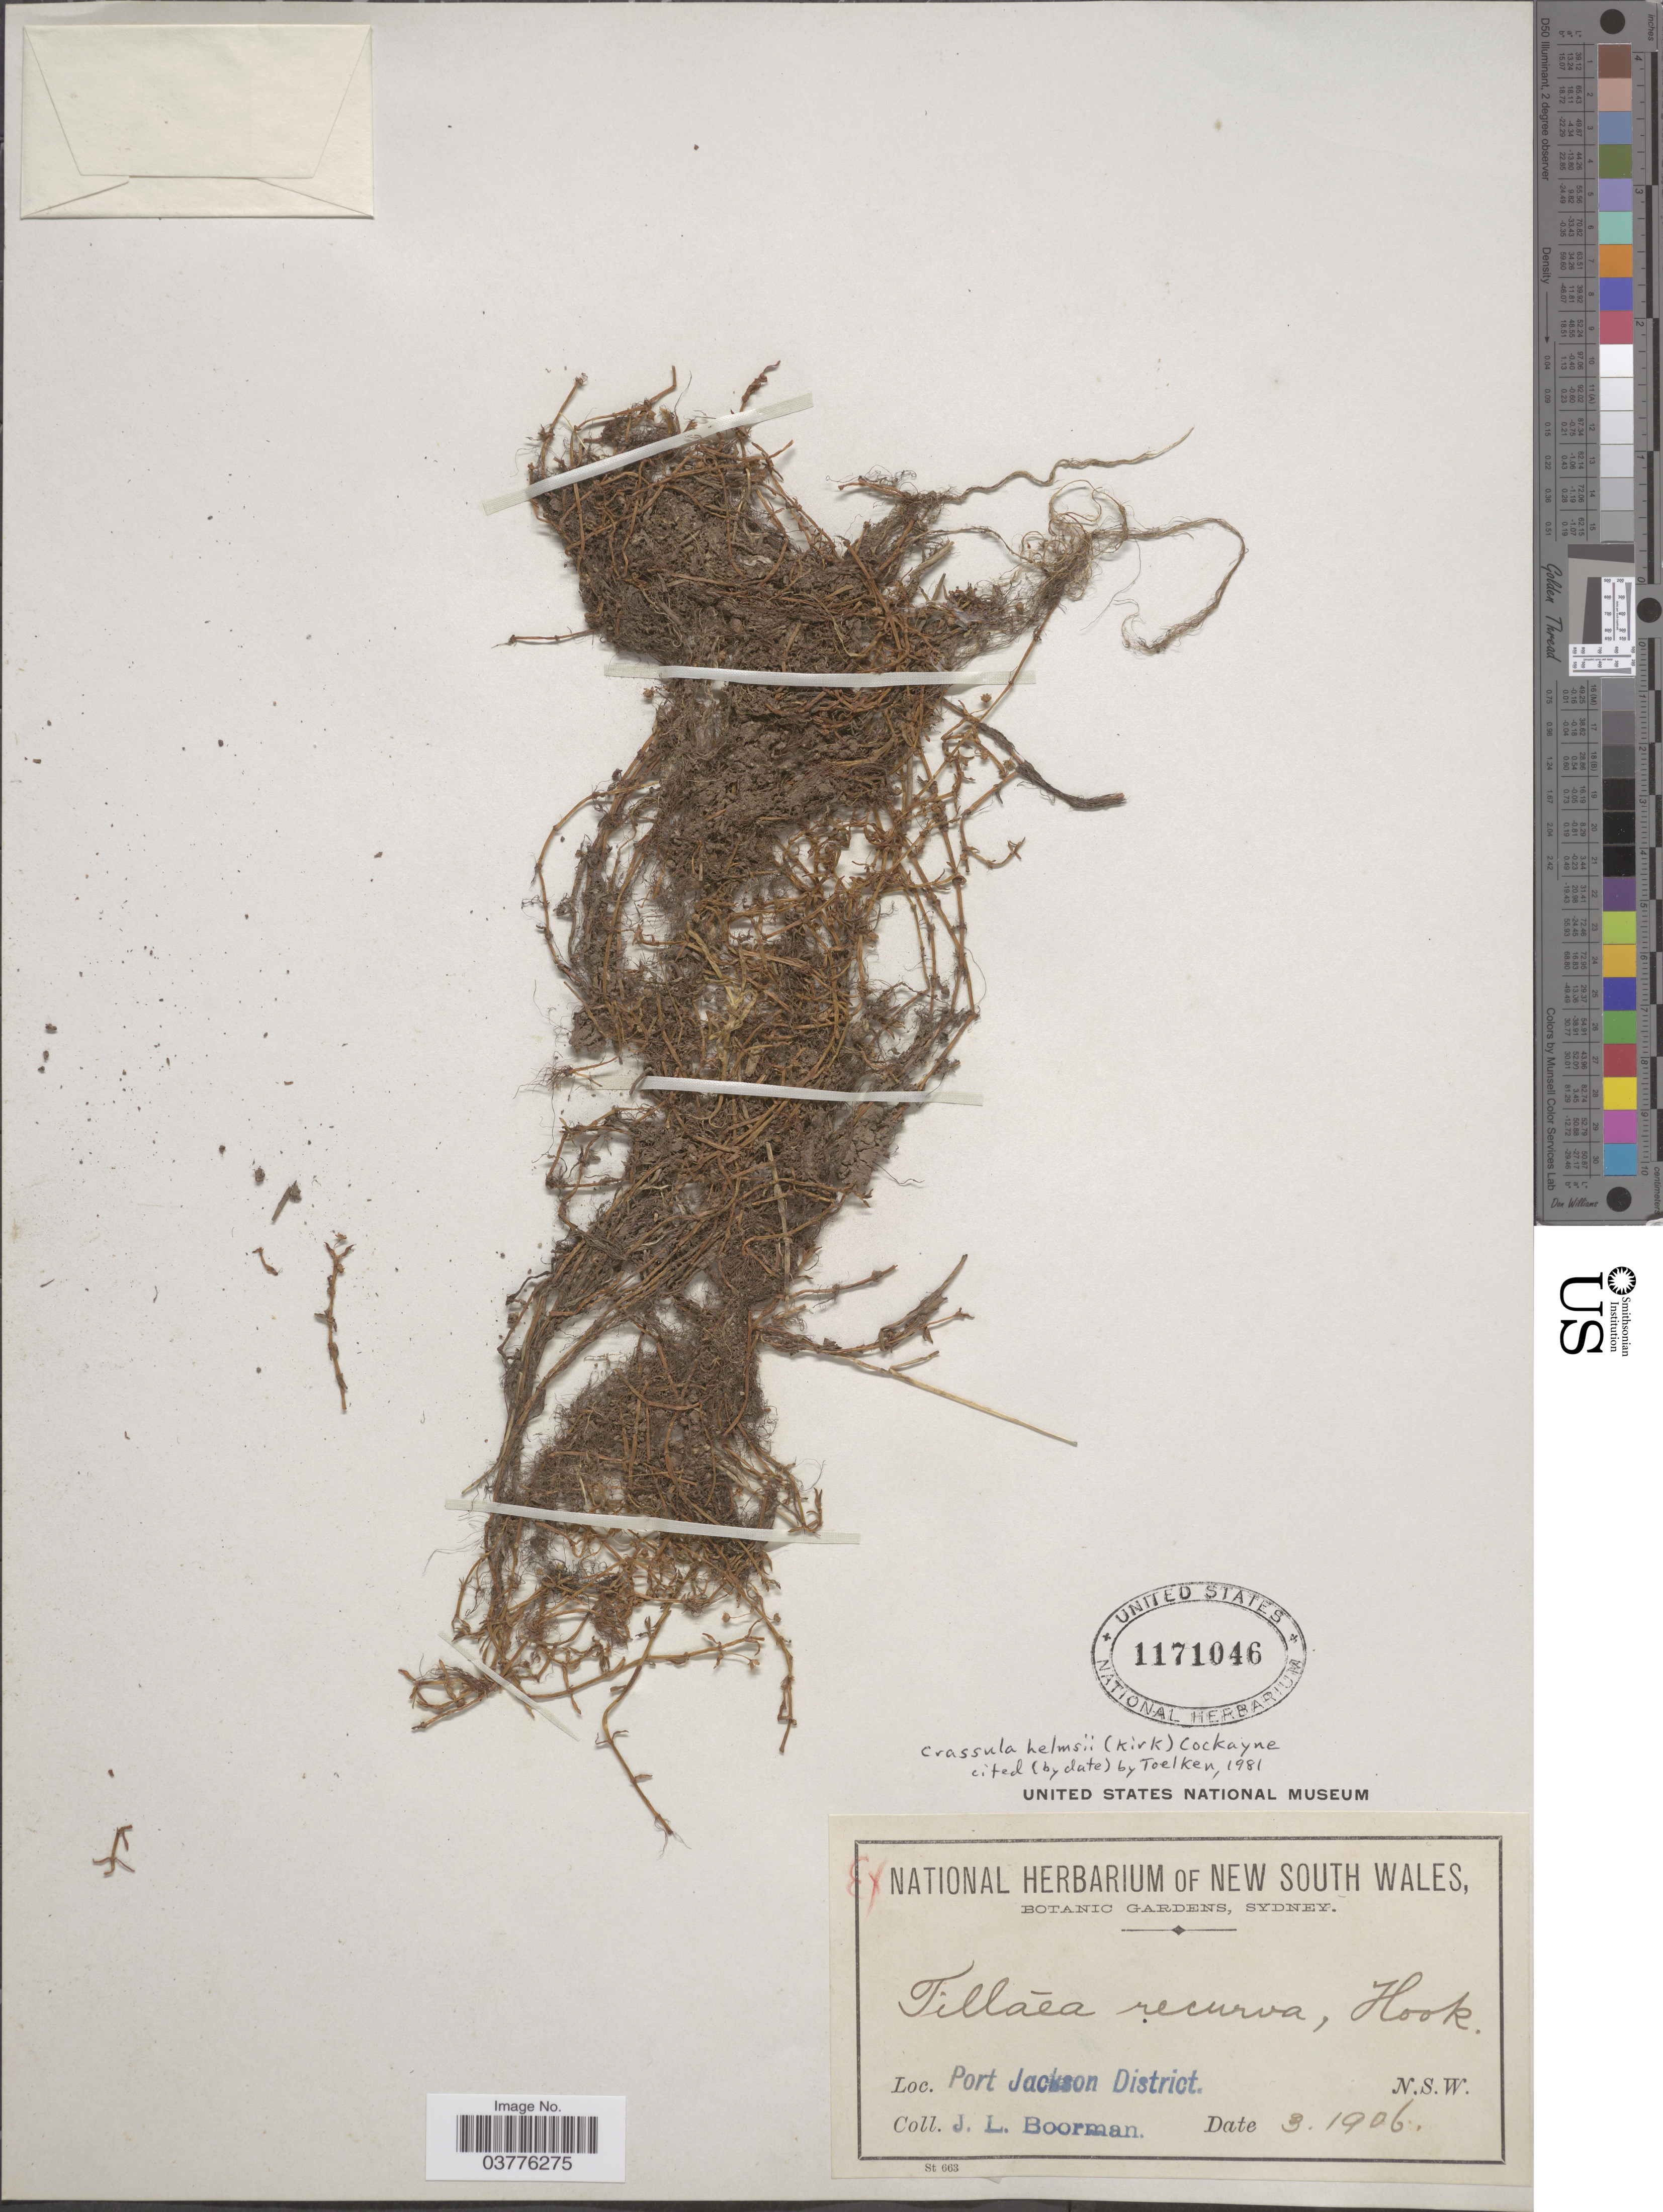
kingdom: Plantae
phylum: Tracheophyta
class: Magnoliopsida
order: Saxifragales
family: Crassulaceae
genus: Crassula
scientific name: Crassula helmsii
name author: (Kirk) Cockayne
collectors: J. Boorman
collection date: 1906-03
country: Australia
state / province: New South Wales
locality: Port Jackson District.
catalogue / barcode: US 1171046